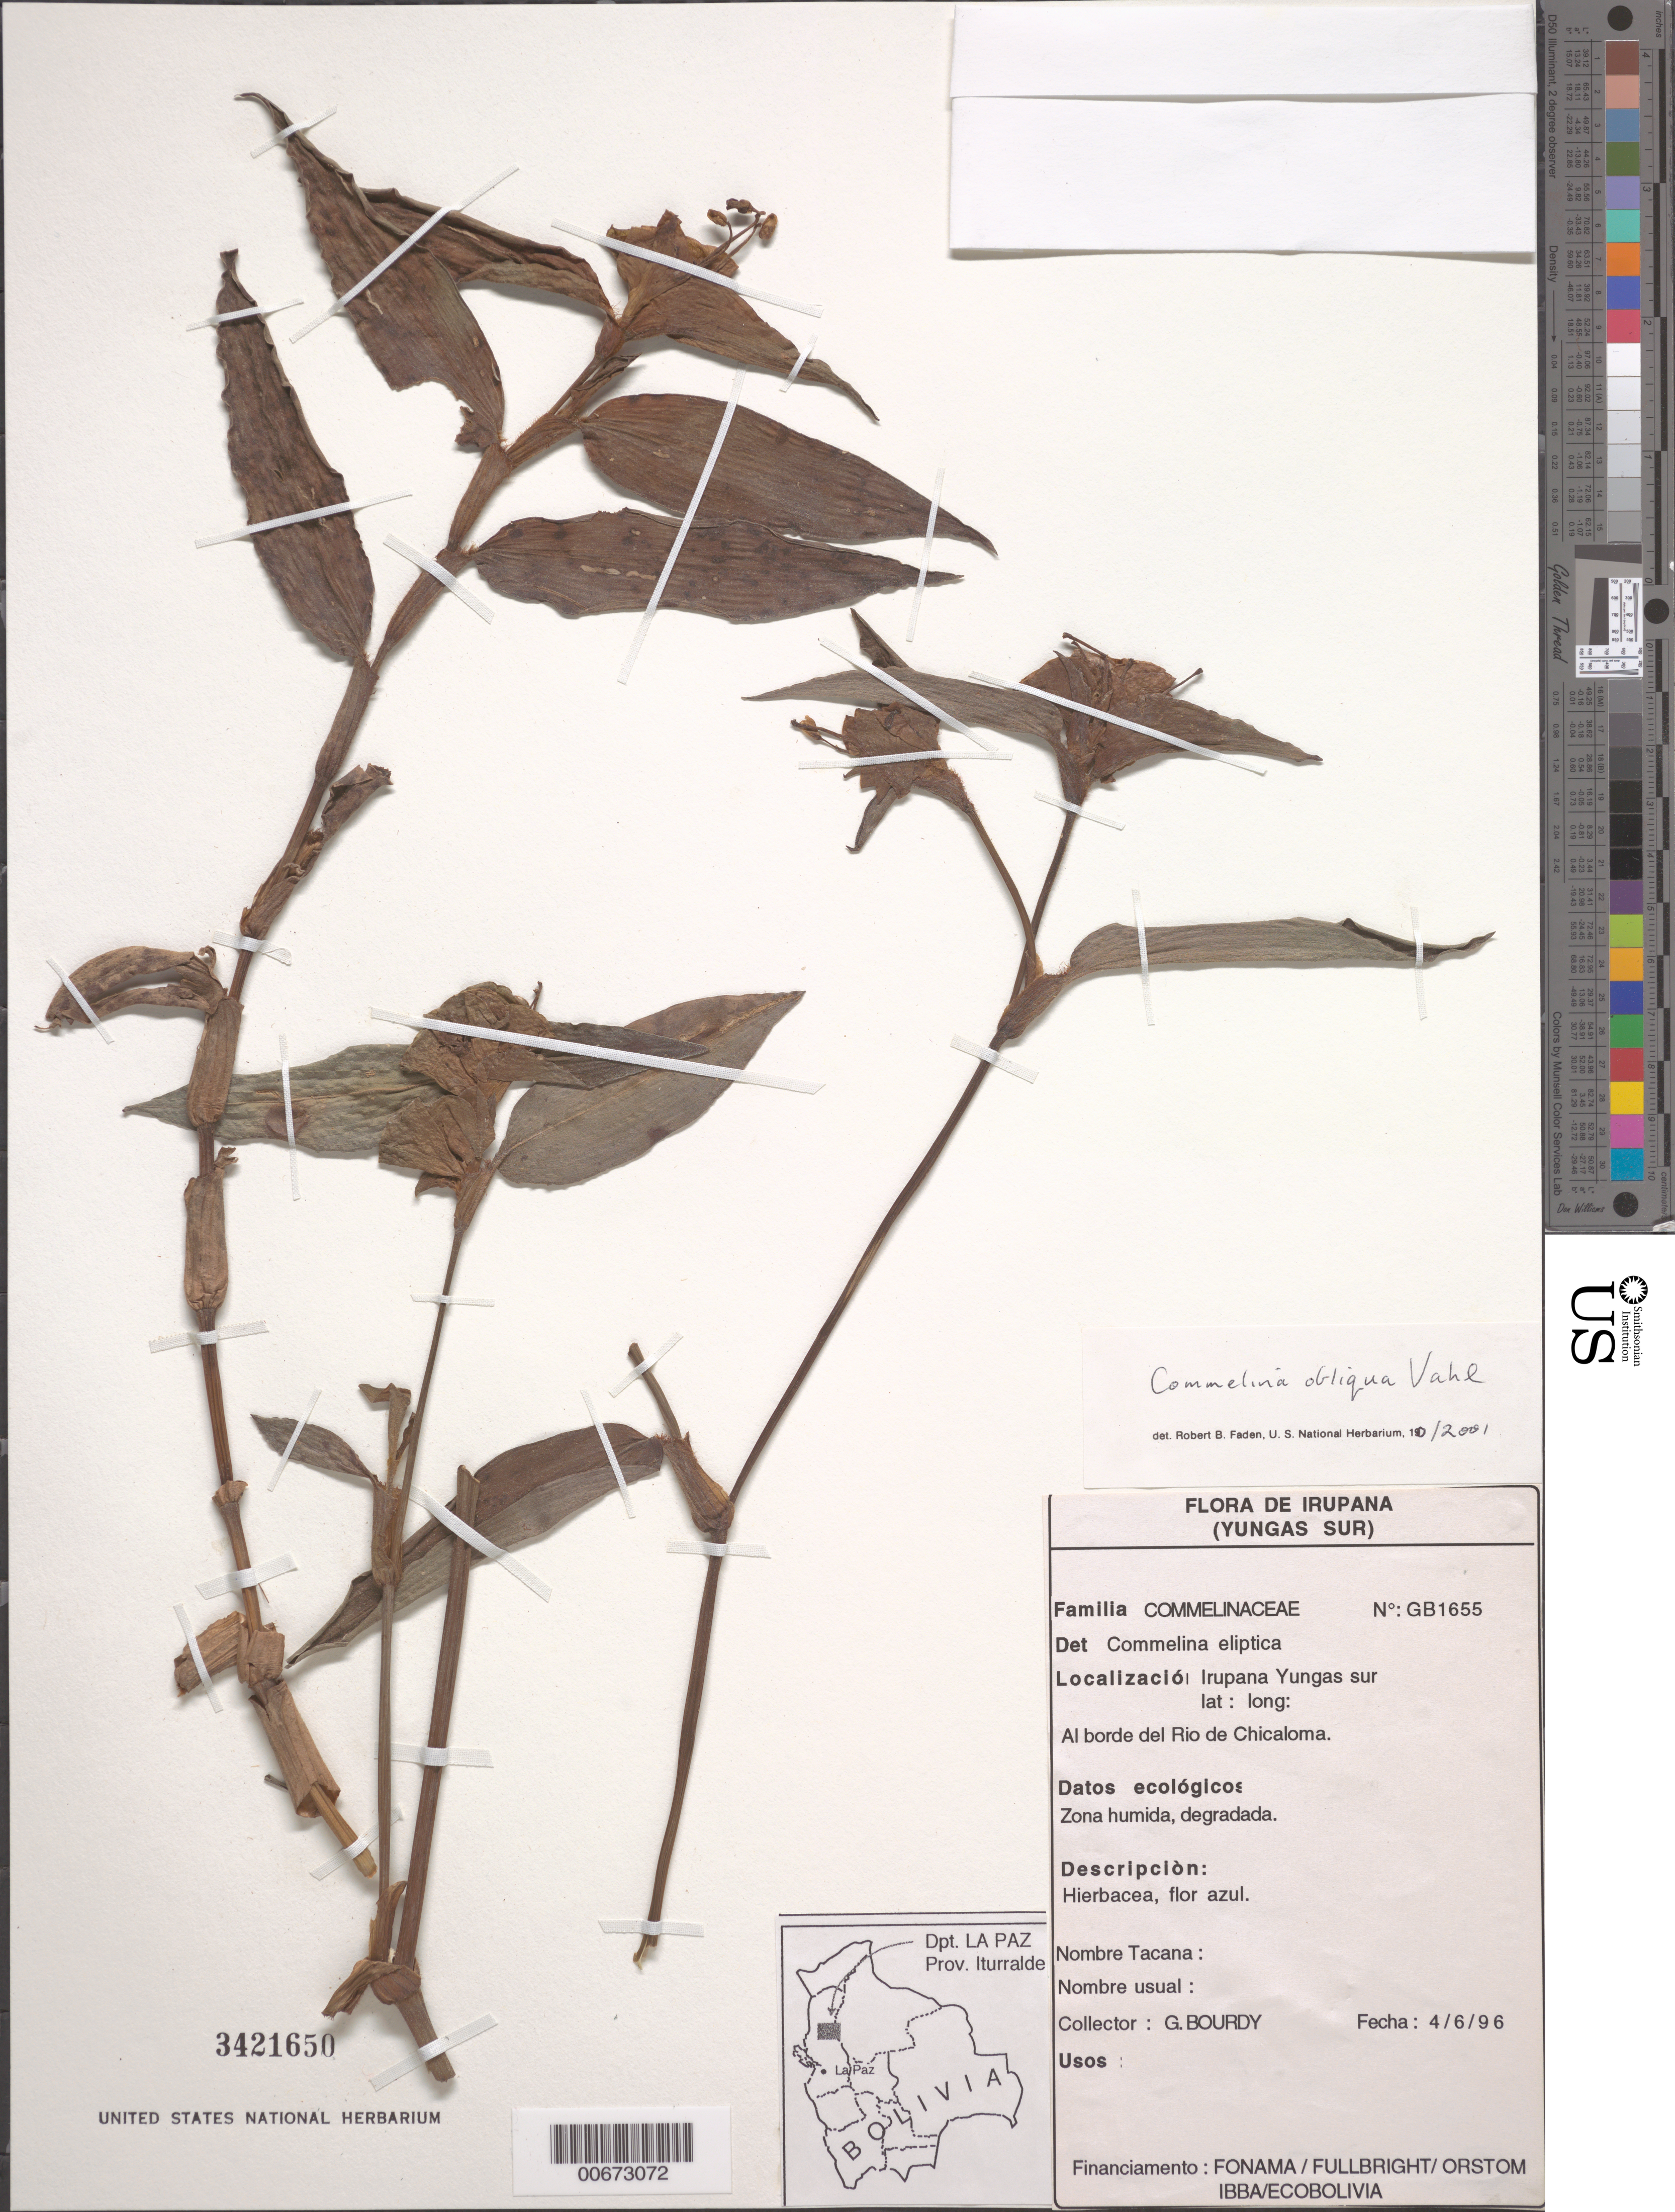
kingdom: Plantae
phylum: Tracheophyta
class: Liliopsida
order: Commelinales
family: Commelinaceae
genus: Commelina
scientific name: Commelina obliqua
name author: Vahl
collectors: G. Bourdy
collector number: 1655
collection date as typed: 04 Jun 1996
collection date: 1996-06-04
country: Bolivia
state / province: La Paz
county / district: Iturralde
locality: Irupana Yungas sur.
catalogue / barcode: US 3421650